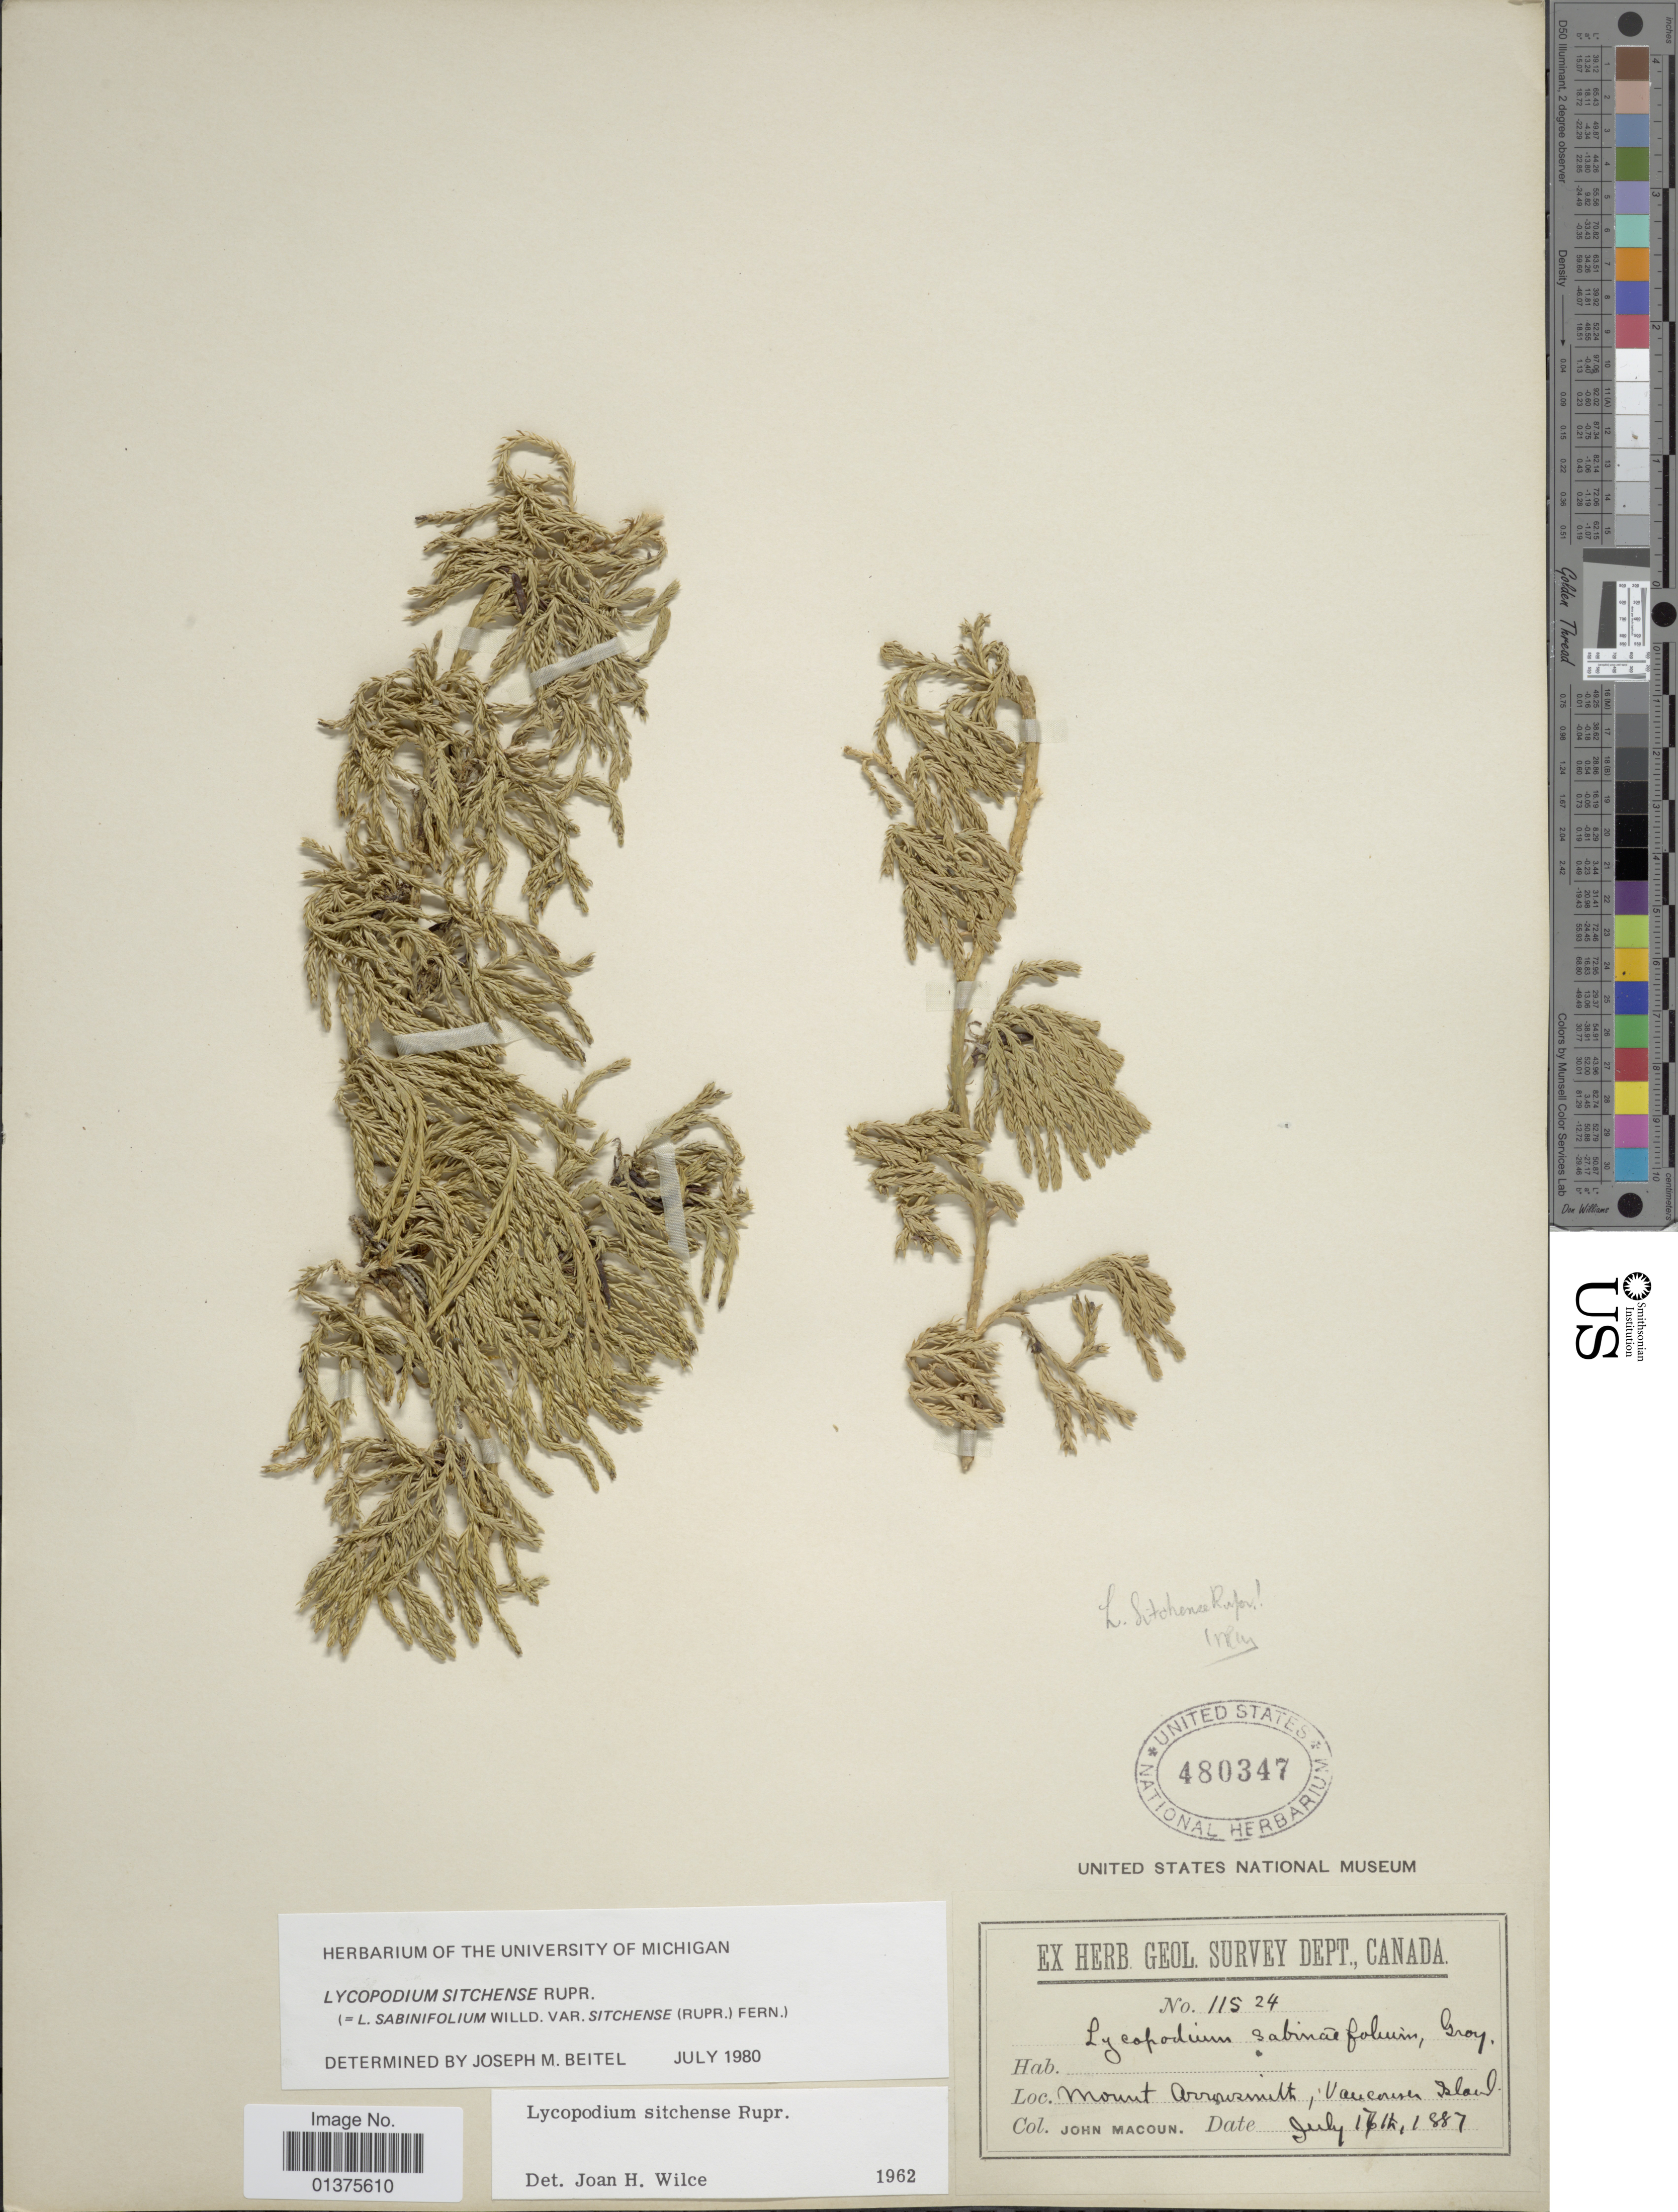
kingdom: Plantae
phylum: Tracheophyta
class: Lycopodiopsida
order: Lycopodiales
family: Lycopodiaceae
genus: Diphasiastrum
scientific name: Diphasiastrum sitchense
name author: (Rupr.) Holub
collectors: J. Macoun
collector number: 11524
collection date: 1887-07-17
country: Canada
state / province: British Columbia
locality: Mount Arrowsmith, Vancouver Island.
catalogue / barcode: US 480347